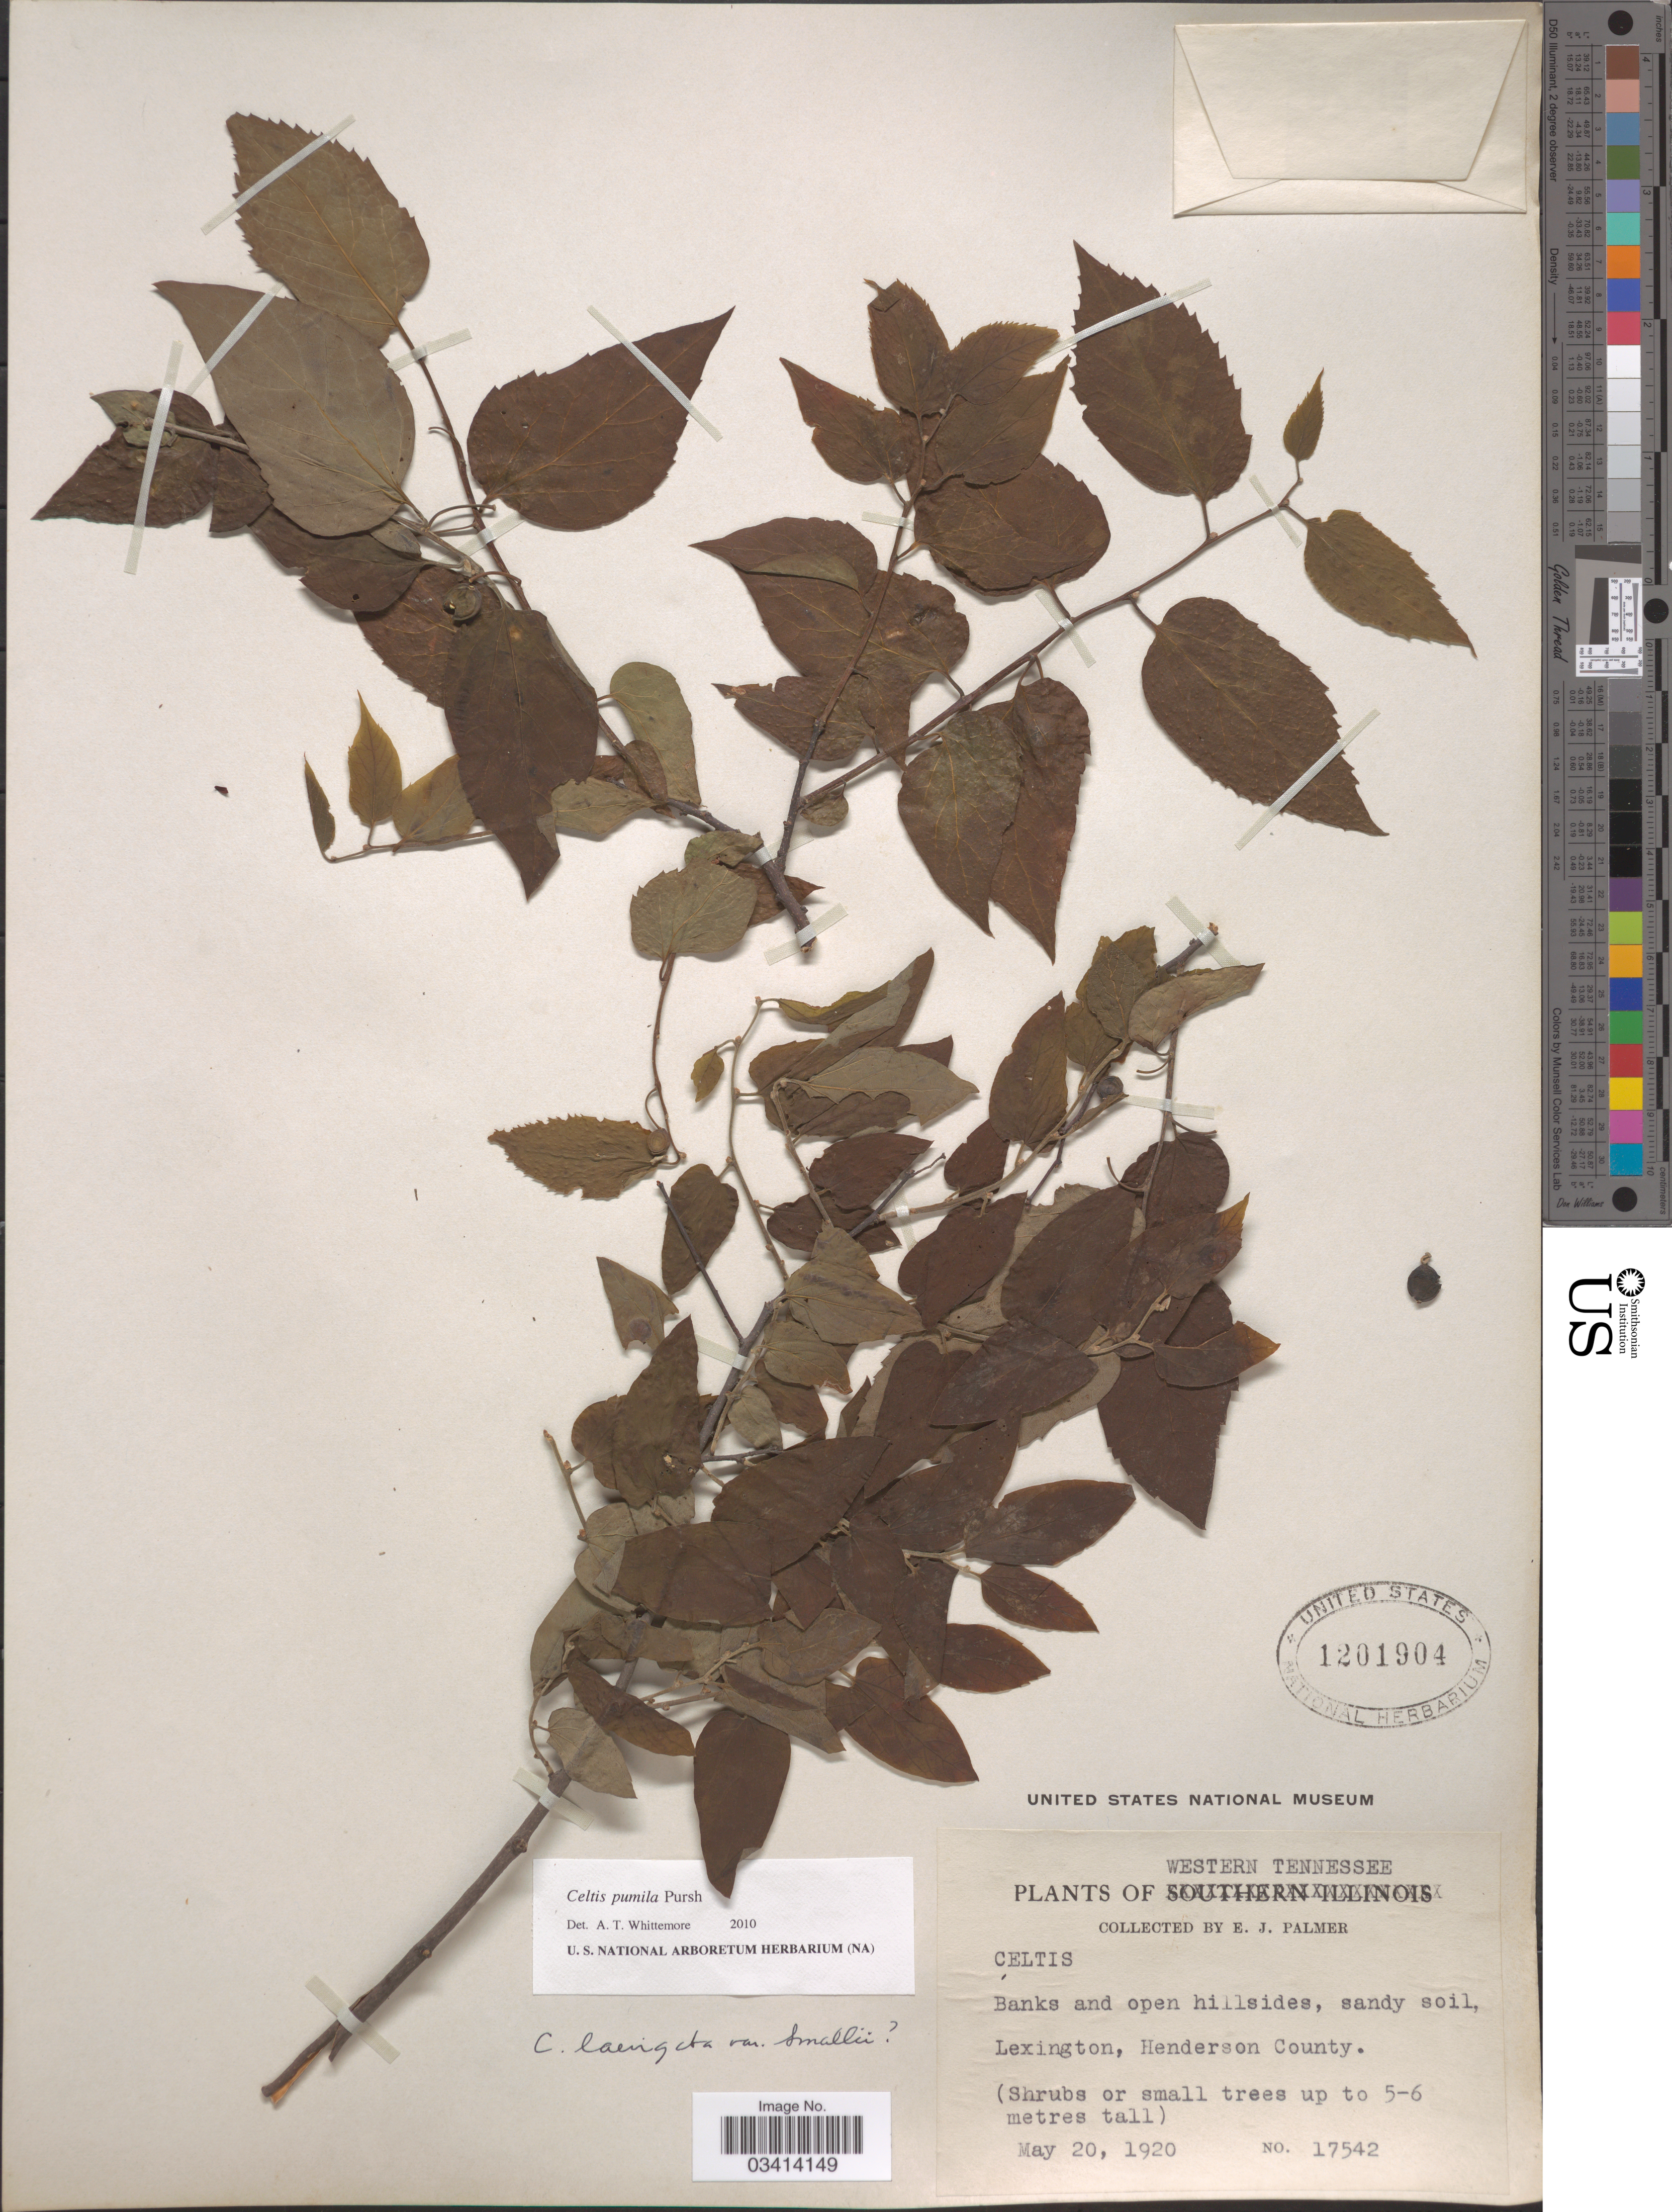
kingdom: Plantae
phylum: Tracheophyta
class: Magnoliopsida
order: Rosales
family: Cannabaceae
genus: Celtis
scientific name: Celtis pumila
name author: Pursh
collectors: E. J. Palmer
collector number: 17542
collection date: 1920-05-20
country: United States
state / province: Tennessee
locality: Western Tennessee. Lexington, Henderson County.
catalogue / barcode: US 1201904